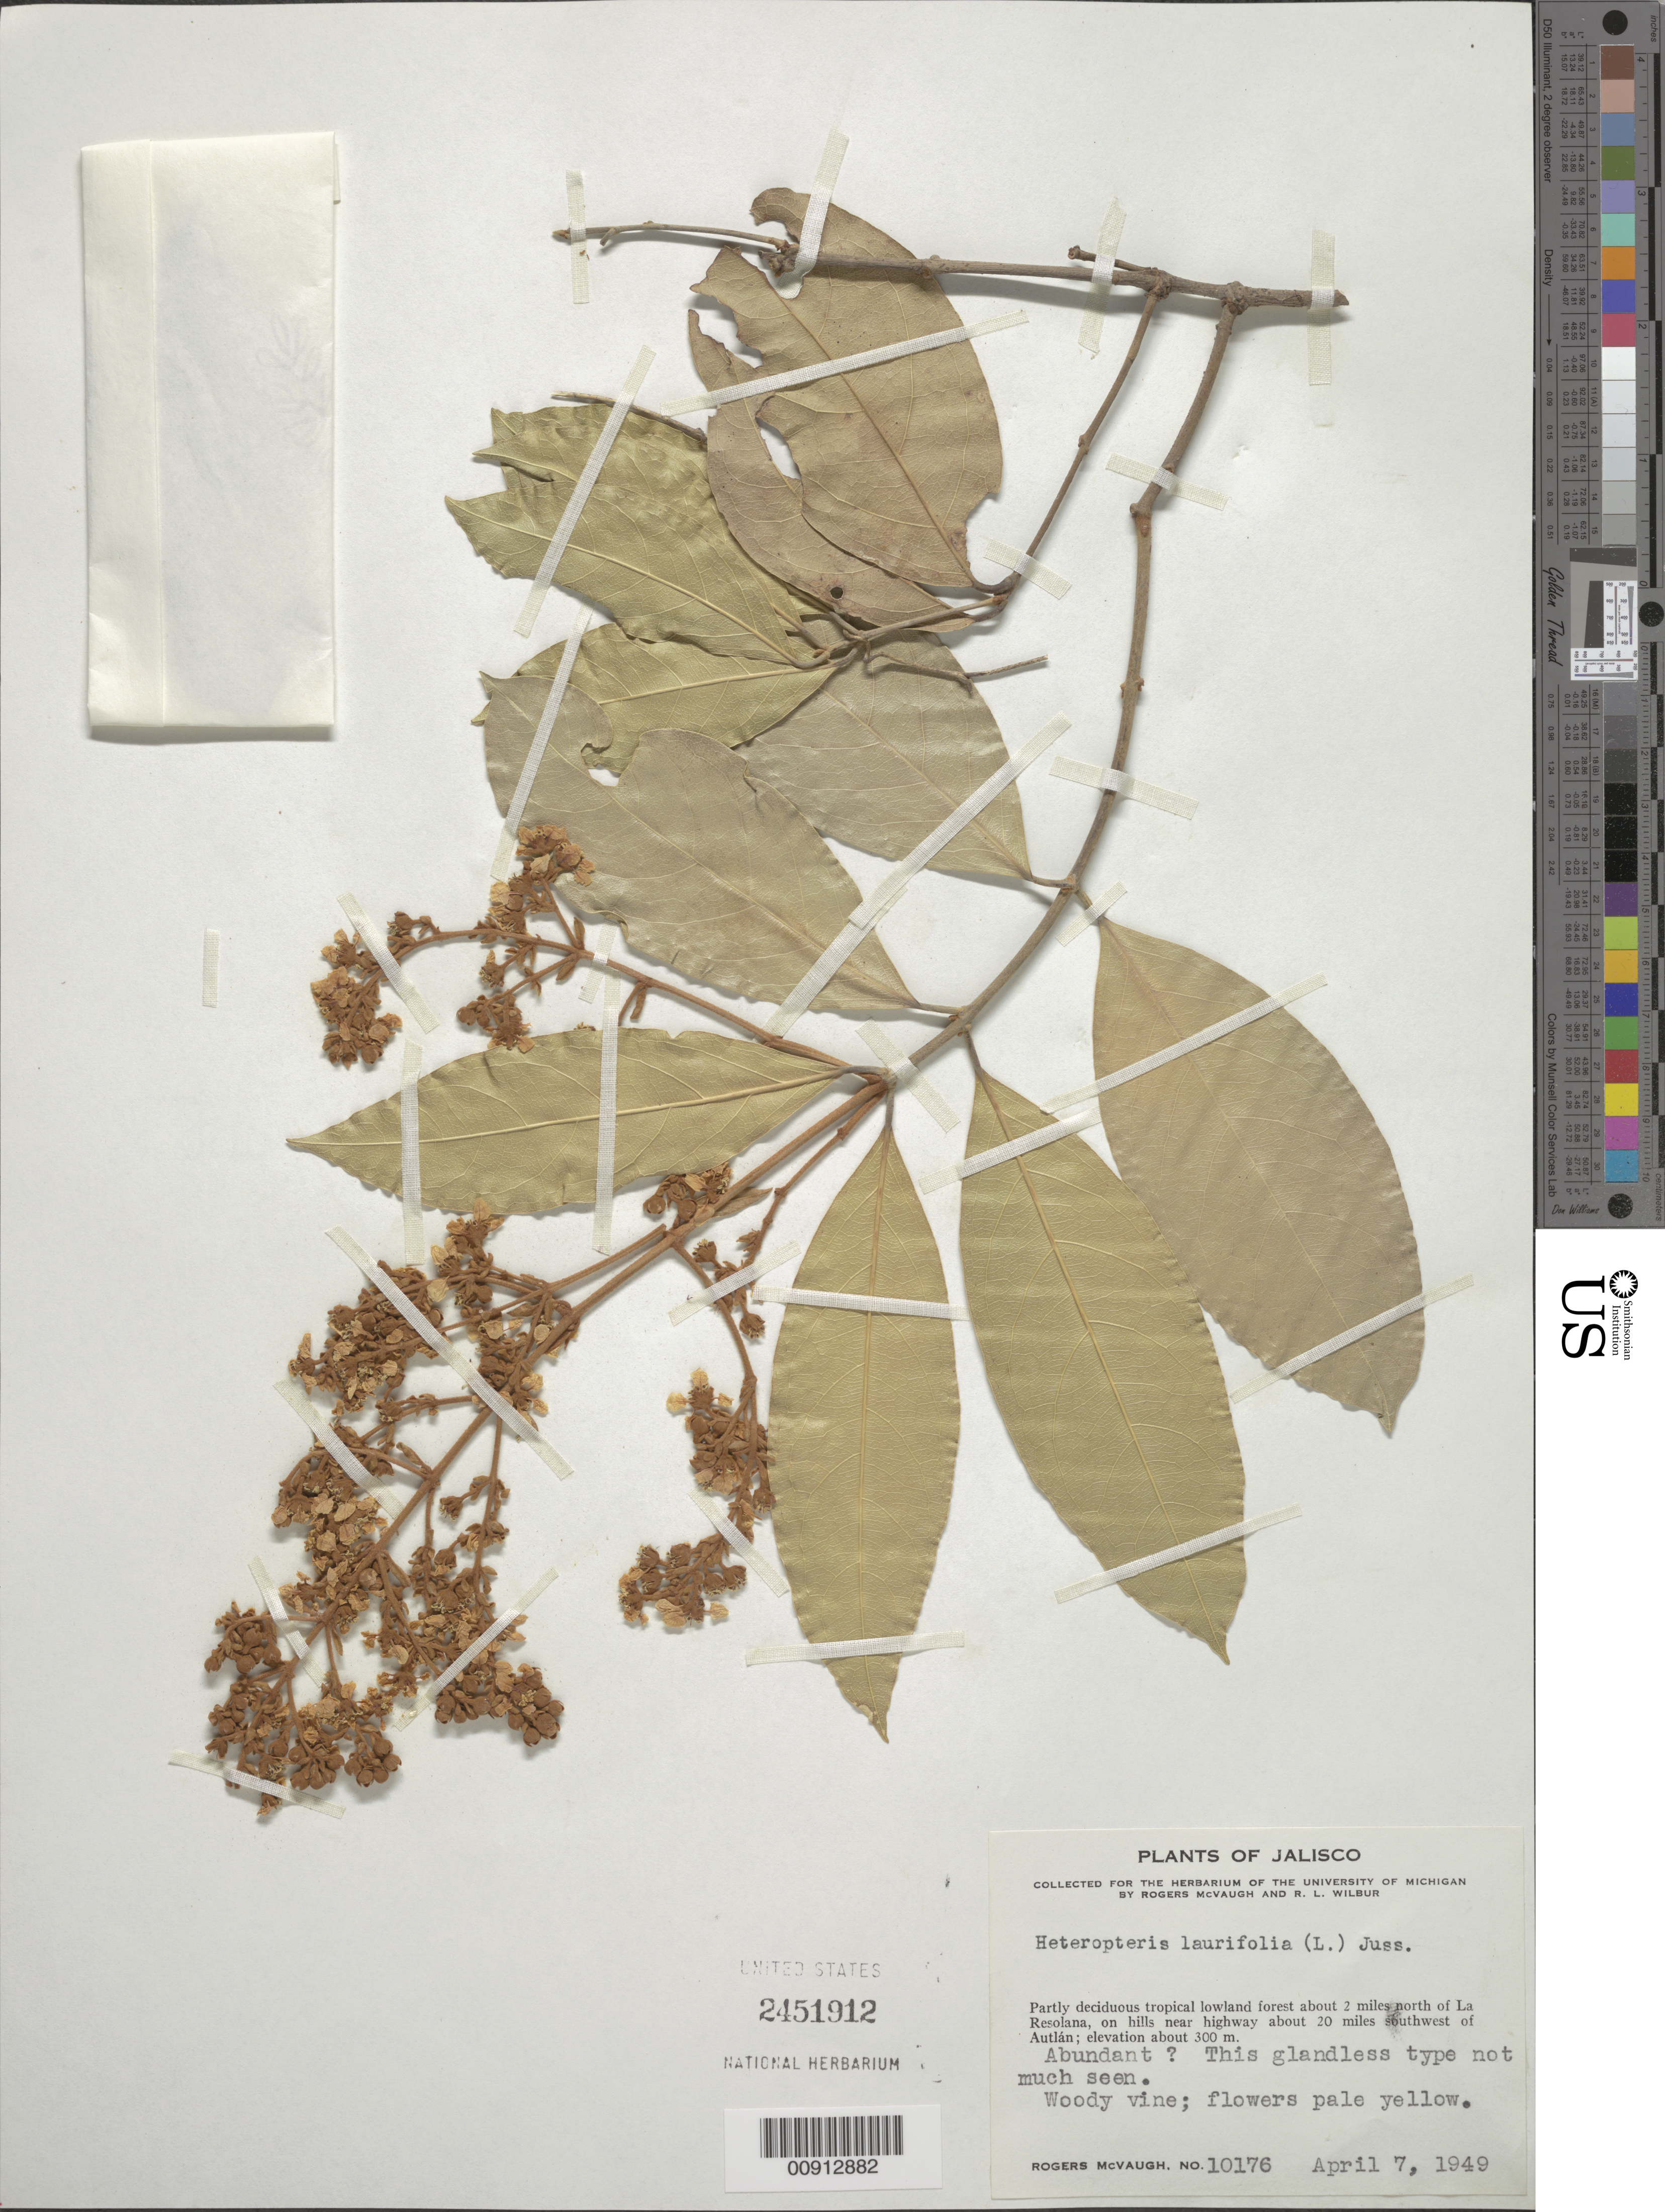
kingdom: Plantae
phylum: Tracheophyta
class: Magnoliopsida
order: Malpighiales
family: Malpighiaceae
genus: Heteropterys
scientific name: Heteropterys laurifolia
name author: (L.) A. Juss.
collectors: R. McVaugh & R. L. Wilbur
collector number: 10176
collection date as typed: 07 Apr 1949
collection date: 1949-04-07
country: Mexico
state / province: Jalisco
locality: Partly deciduous tropical lowland forest about 2 miles north of La Resolana, on hills near highway about 20 miles southwest of Autlán.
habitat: Partly deciduous tropical lowland forest, on hills.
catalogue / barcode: US 2451912